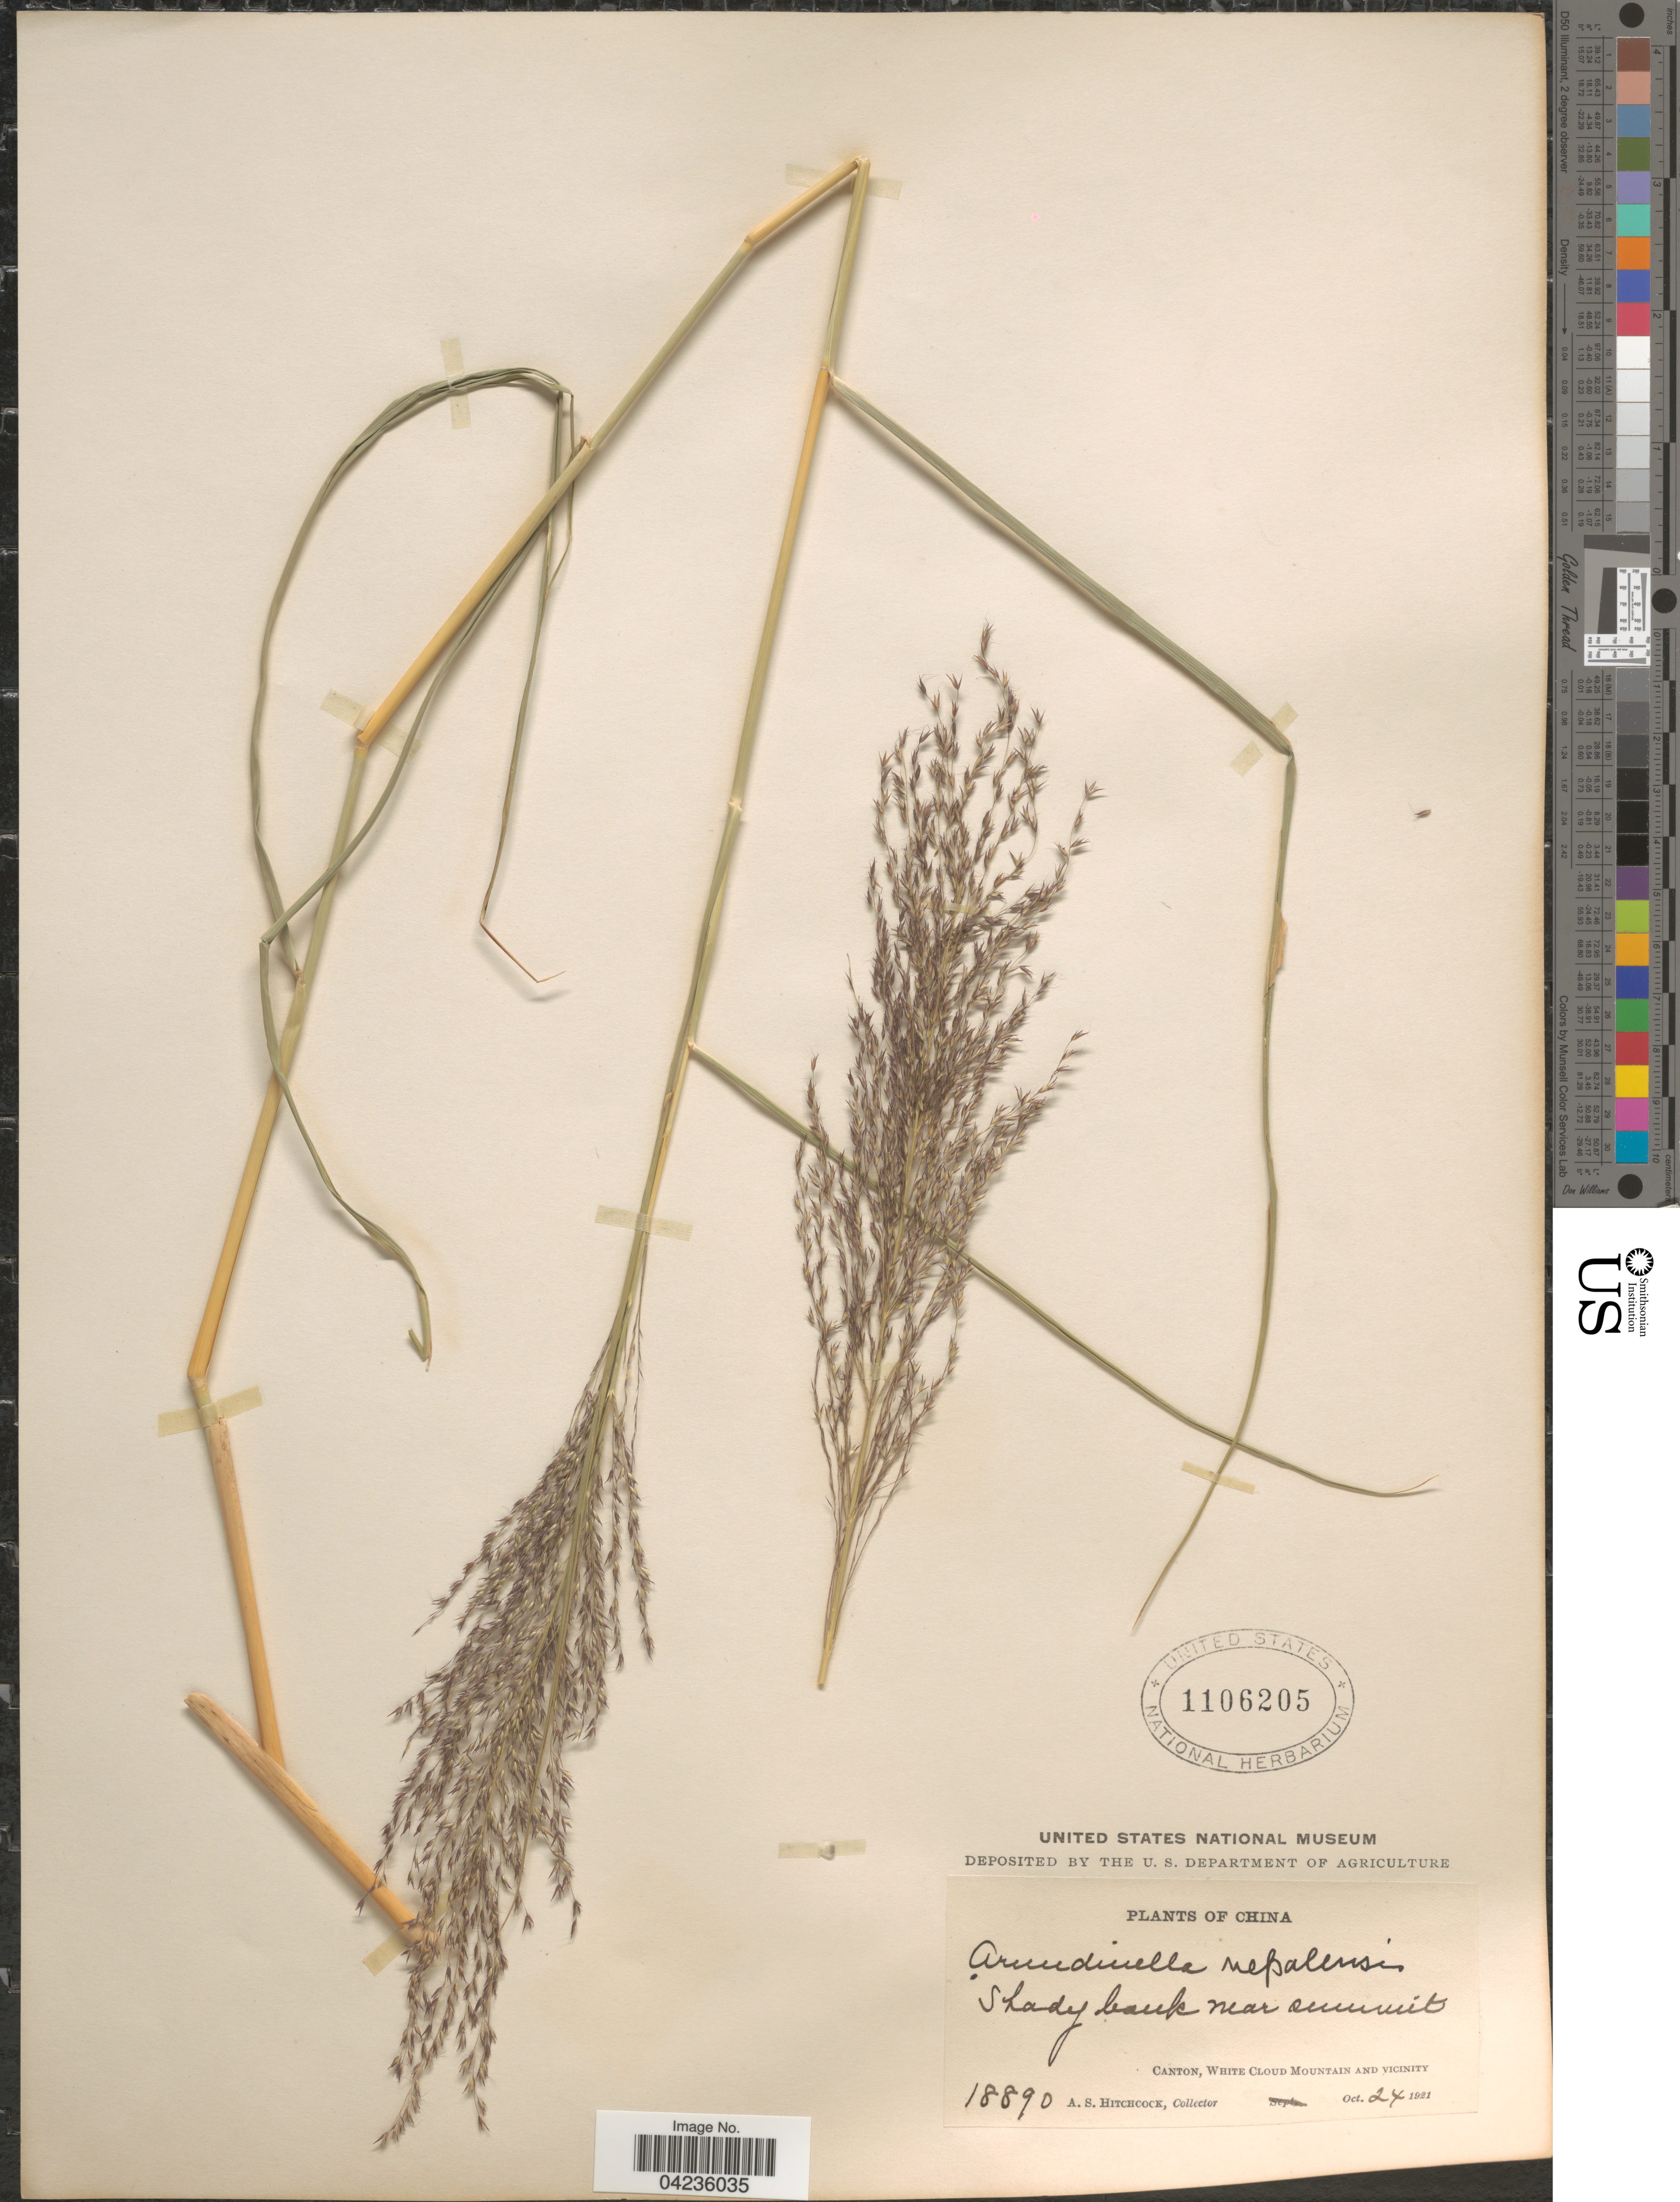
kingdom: Plantae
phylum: Tracheophyta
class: Liliopsida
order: Poales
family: Poaceae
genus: Arundinella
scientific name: Arundinella nepalensis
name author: Trin.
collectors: A. S. Hitchcock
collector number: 18890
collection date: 1921-10-24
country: China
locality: Near summit. Canton, White Cloud Mountain and vicinity.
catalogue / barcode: US 1106205